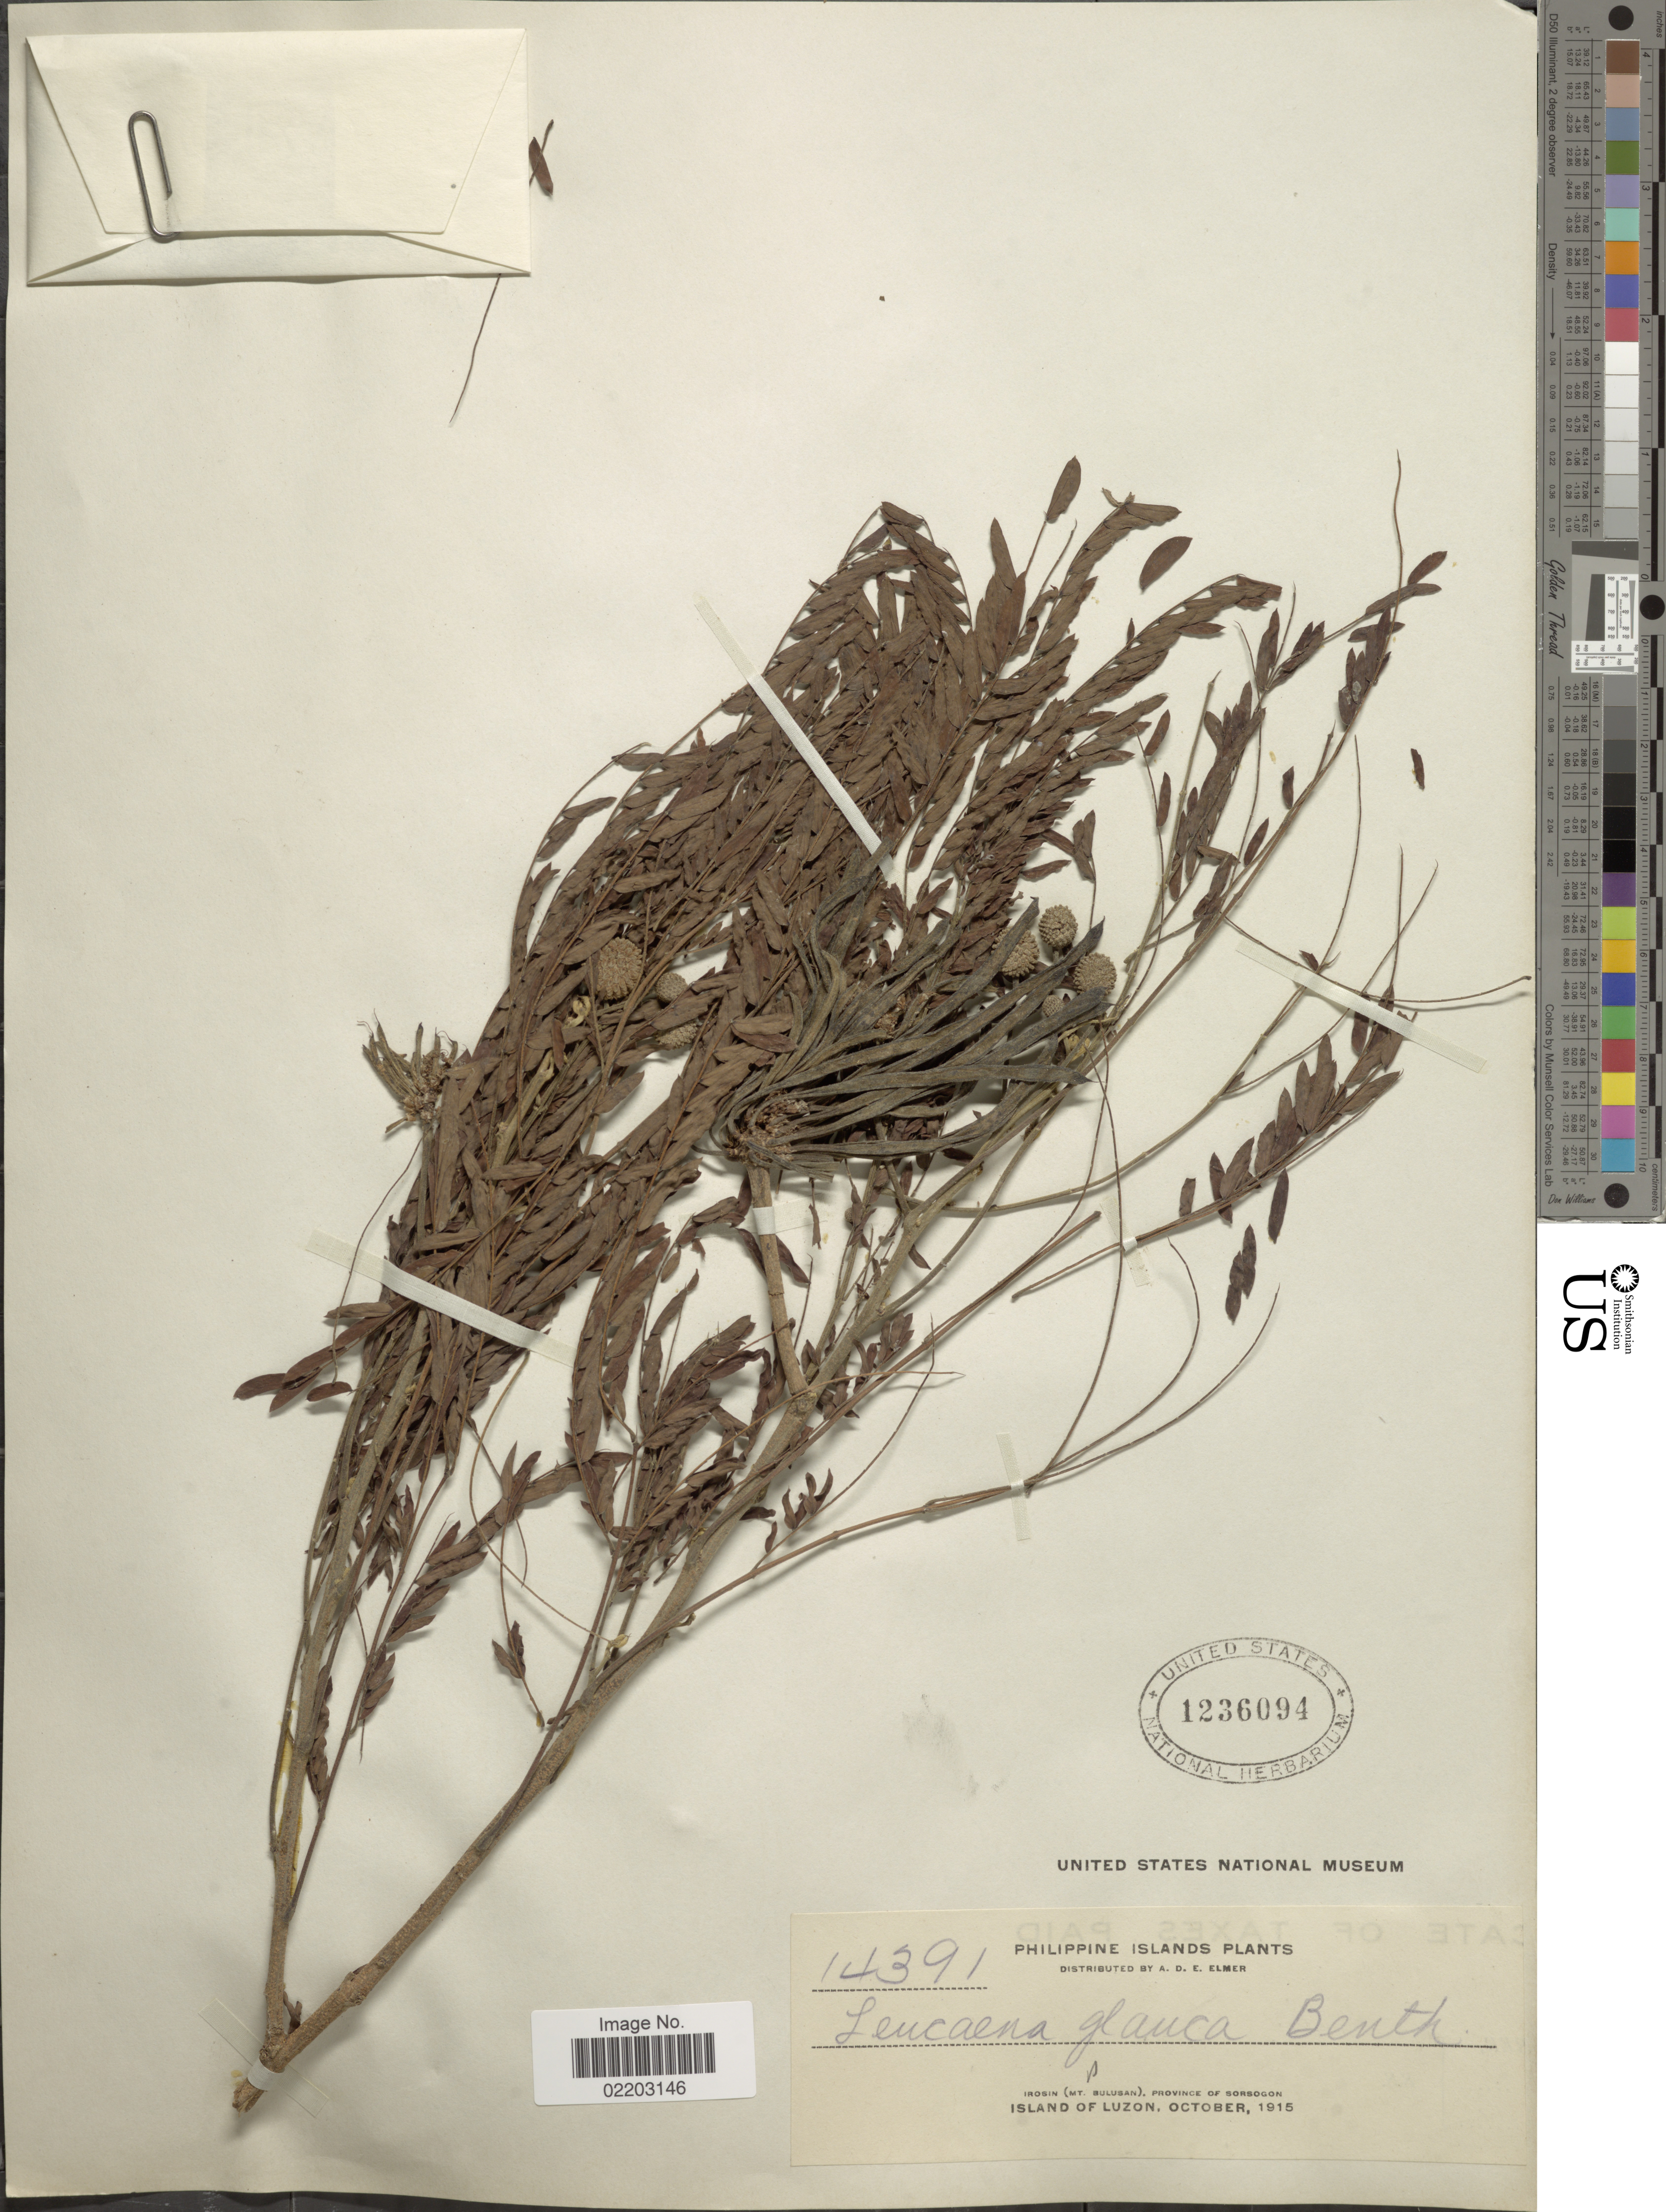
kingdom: Plantae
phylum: Tracheophyta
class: Magnoliopsida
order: Fabales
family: Fabaceae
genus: Leucaena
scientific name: Leucaena glauca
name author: (L.) Benth.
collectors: A. D. E. Elmer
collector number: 14391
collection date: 1915-10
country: Philippines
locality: Philippine Islands, Irosin (Mt. Bulusan), Province of Sorsogon, Island of Luzon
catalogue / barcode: US 1236094